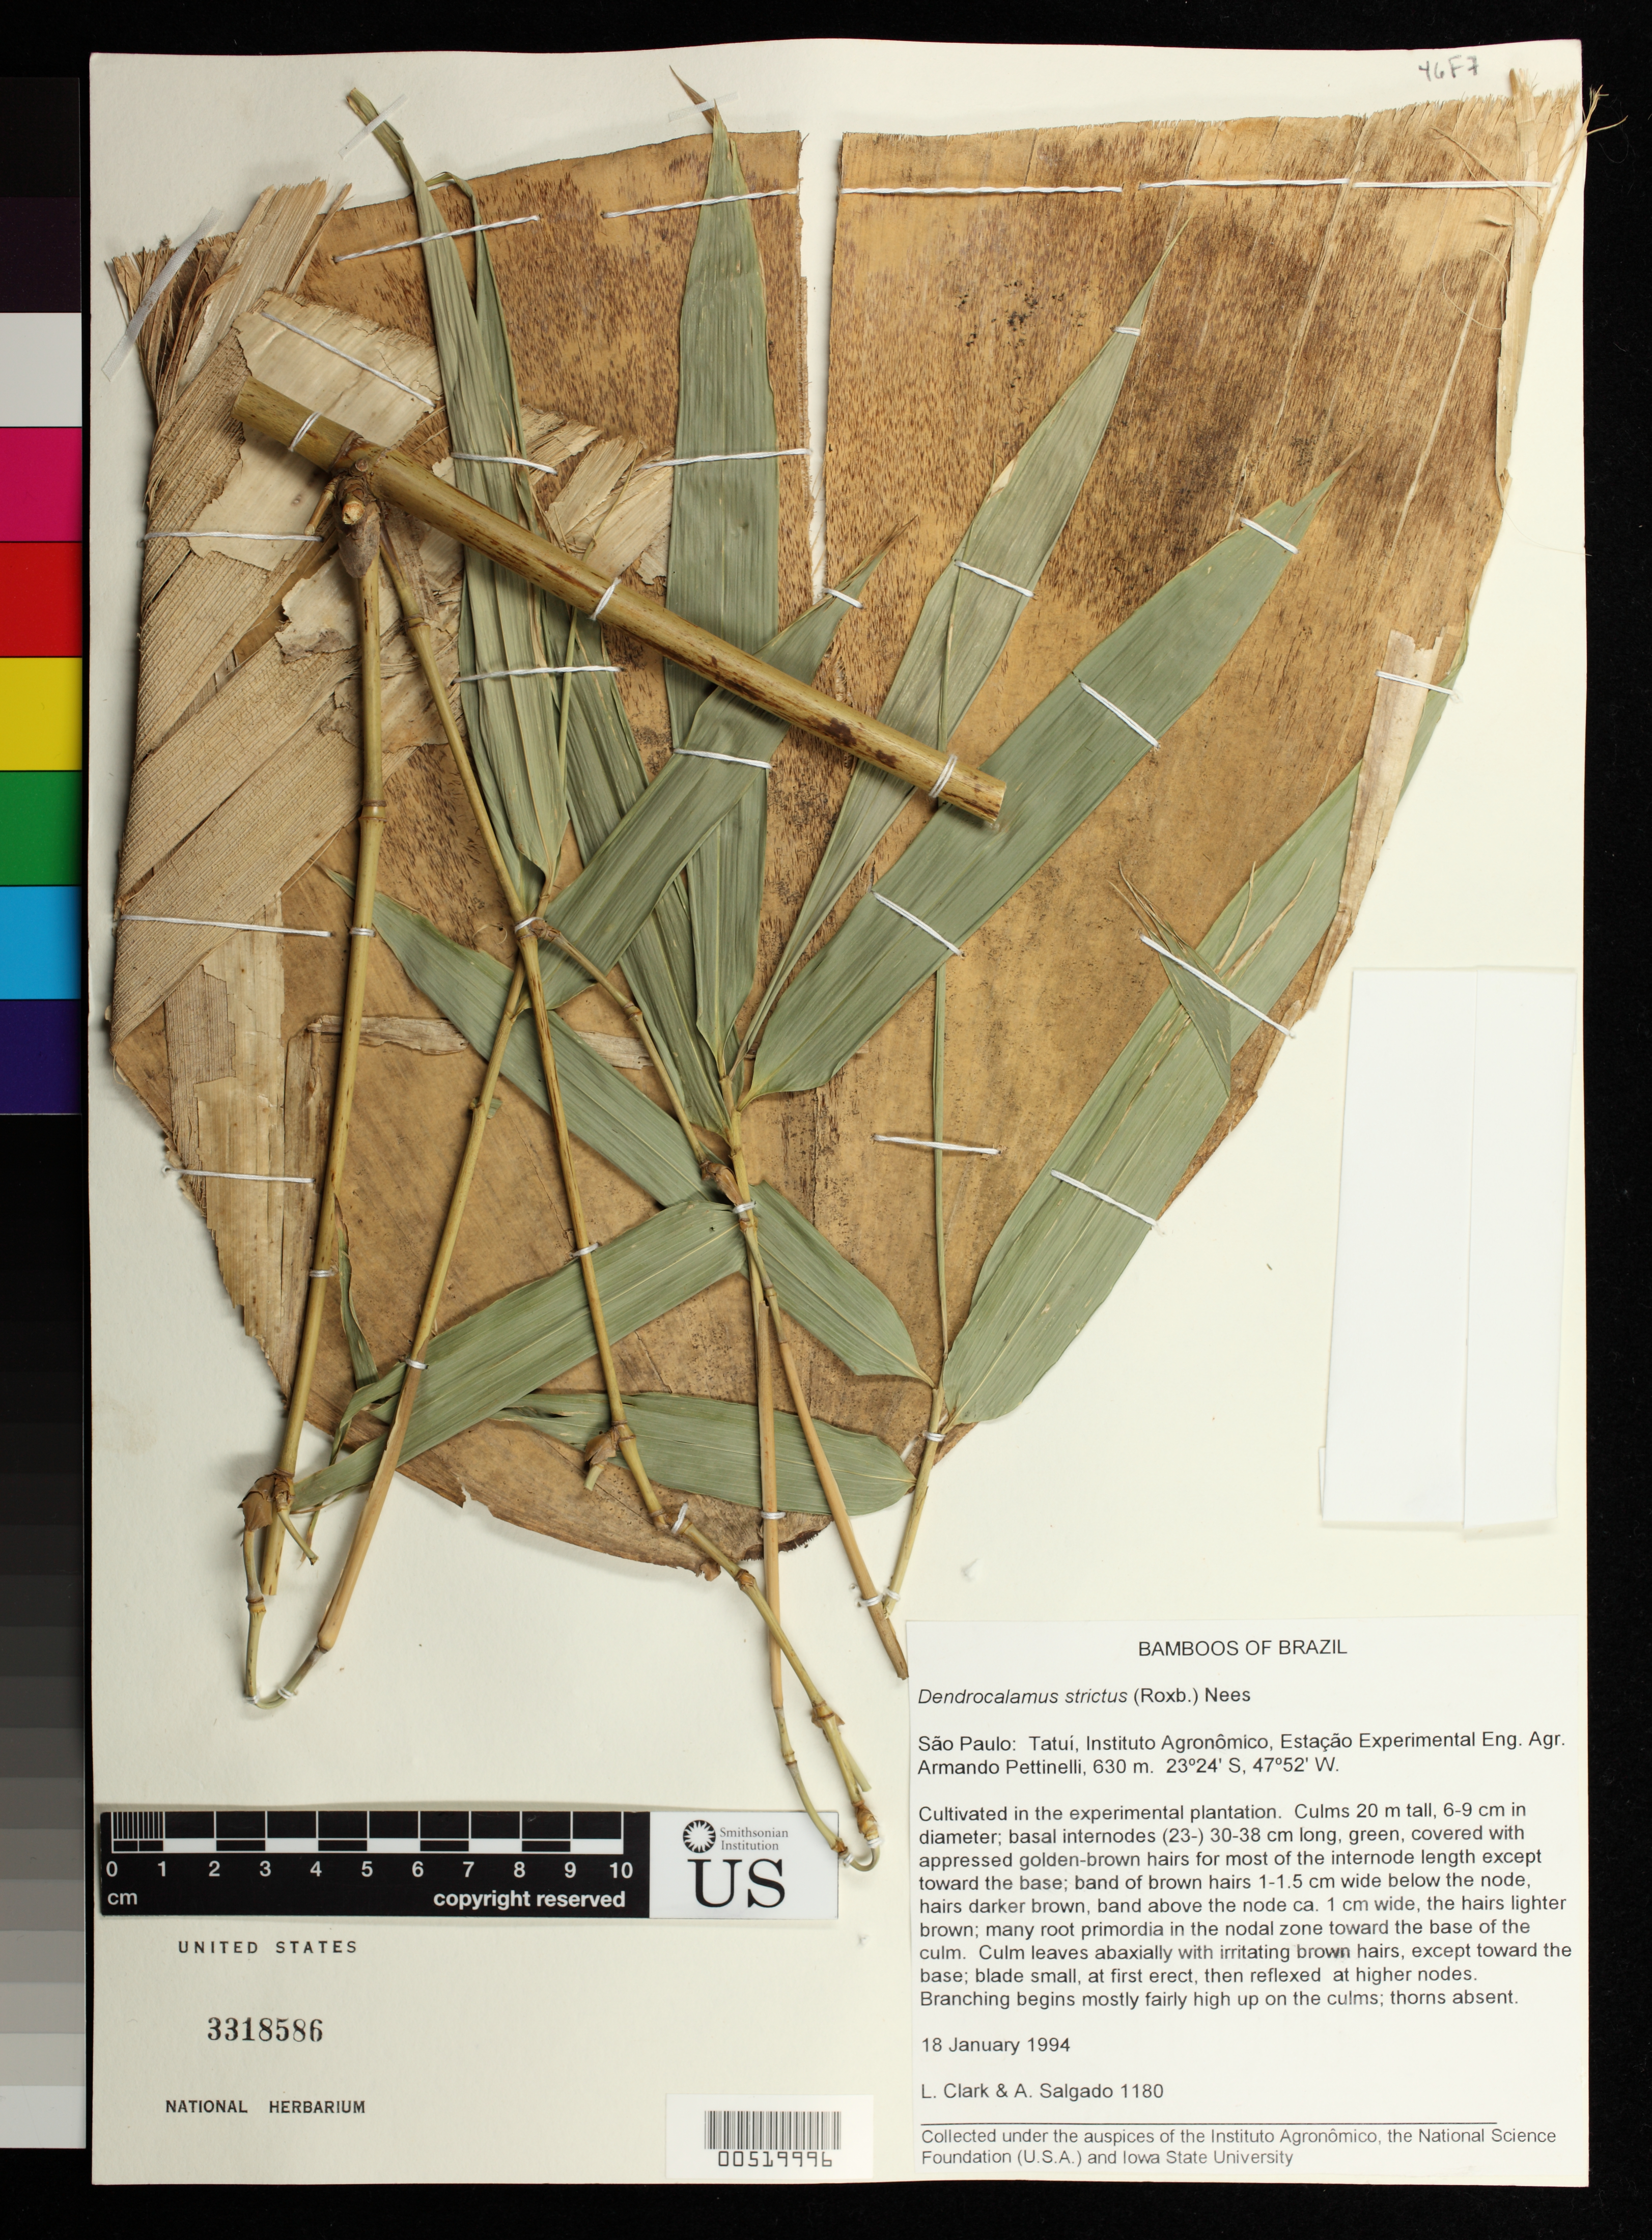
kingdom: Plantae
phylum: Tracheophyta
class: Liliopsida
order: Poales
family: Poaceae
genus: Dendrocalamus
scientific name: Dendrocalamus strictus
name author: (Roxb.) Nees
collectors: L. G. Clark & A. Salgado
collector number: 1180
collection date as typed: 18 Jan 1994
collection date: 1994-01-18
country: Brazil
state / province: São Paulo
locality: Tatui, Agronomico Institute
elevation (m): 630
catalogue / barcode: US 3318586